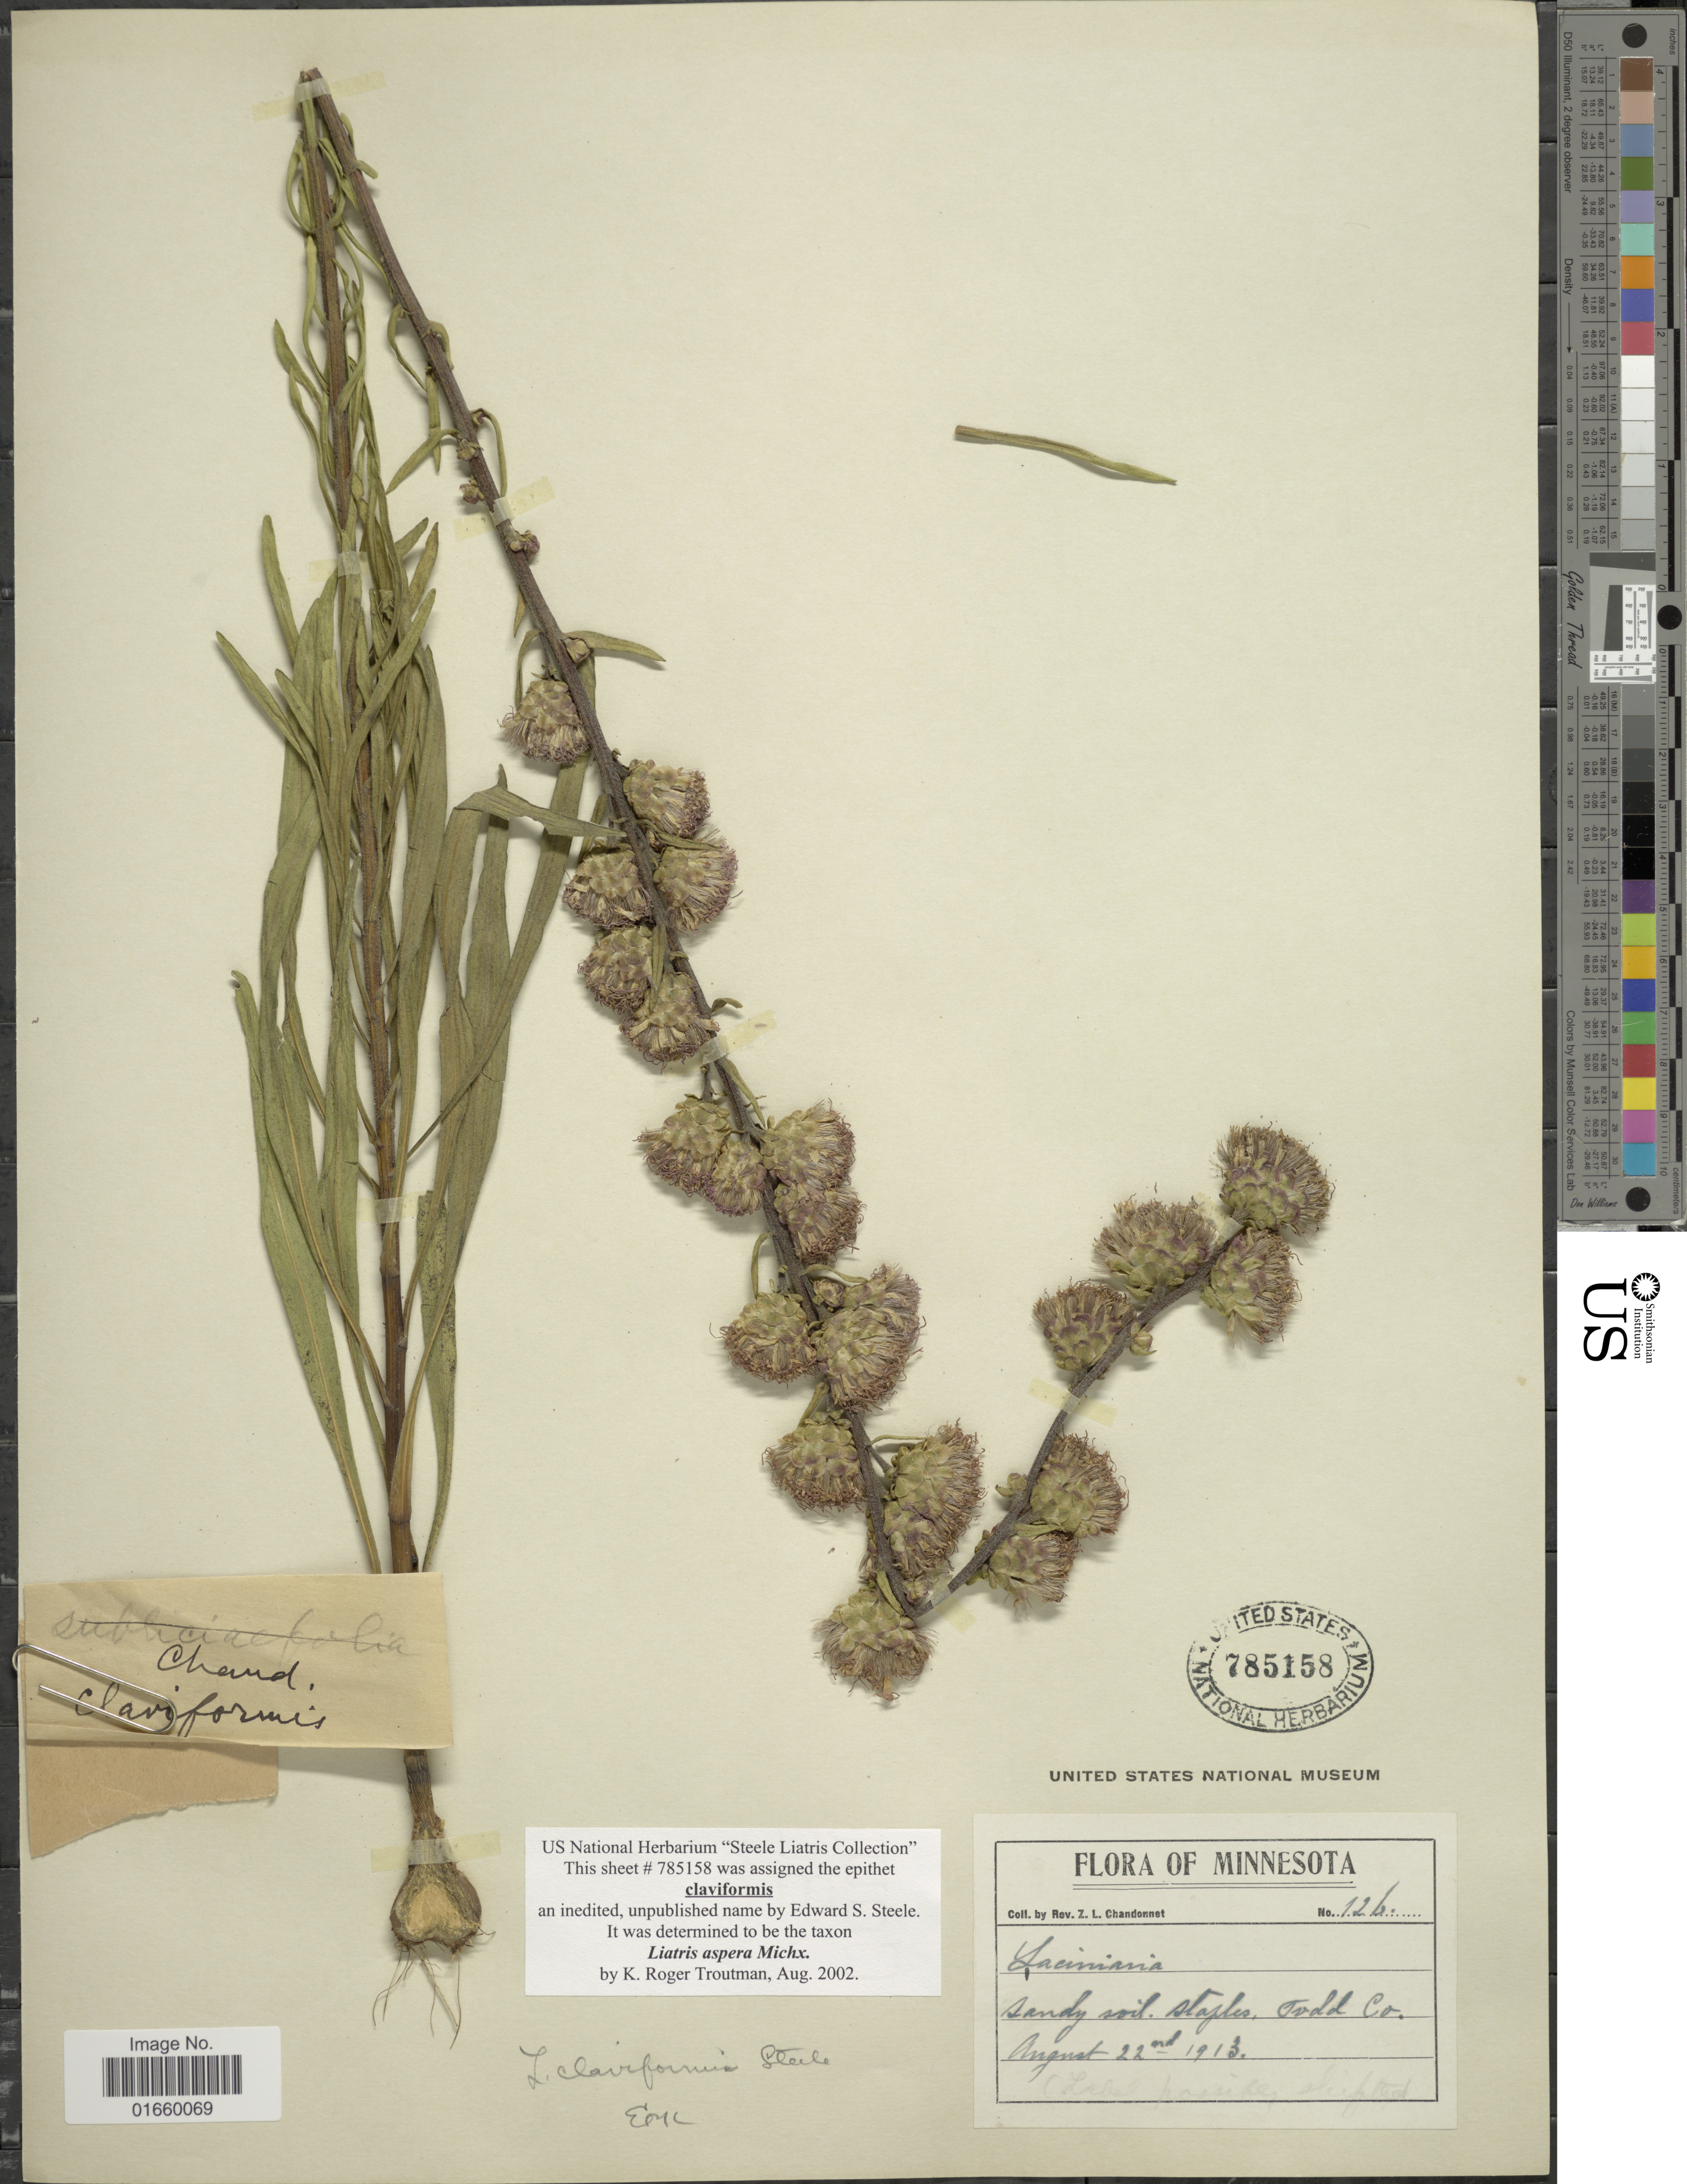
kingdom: Plantae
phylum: Tracheophyta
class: Magnoliopsida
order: Asterales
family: Asteraceae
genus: Liatris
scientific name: Liatris aspera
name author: Michx.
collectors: Z. Chandonnet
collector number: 126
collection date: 1913-08-22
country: United States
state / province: Minnesota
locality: Staples, Todd Co.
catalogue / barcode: US 785158